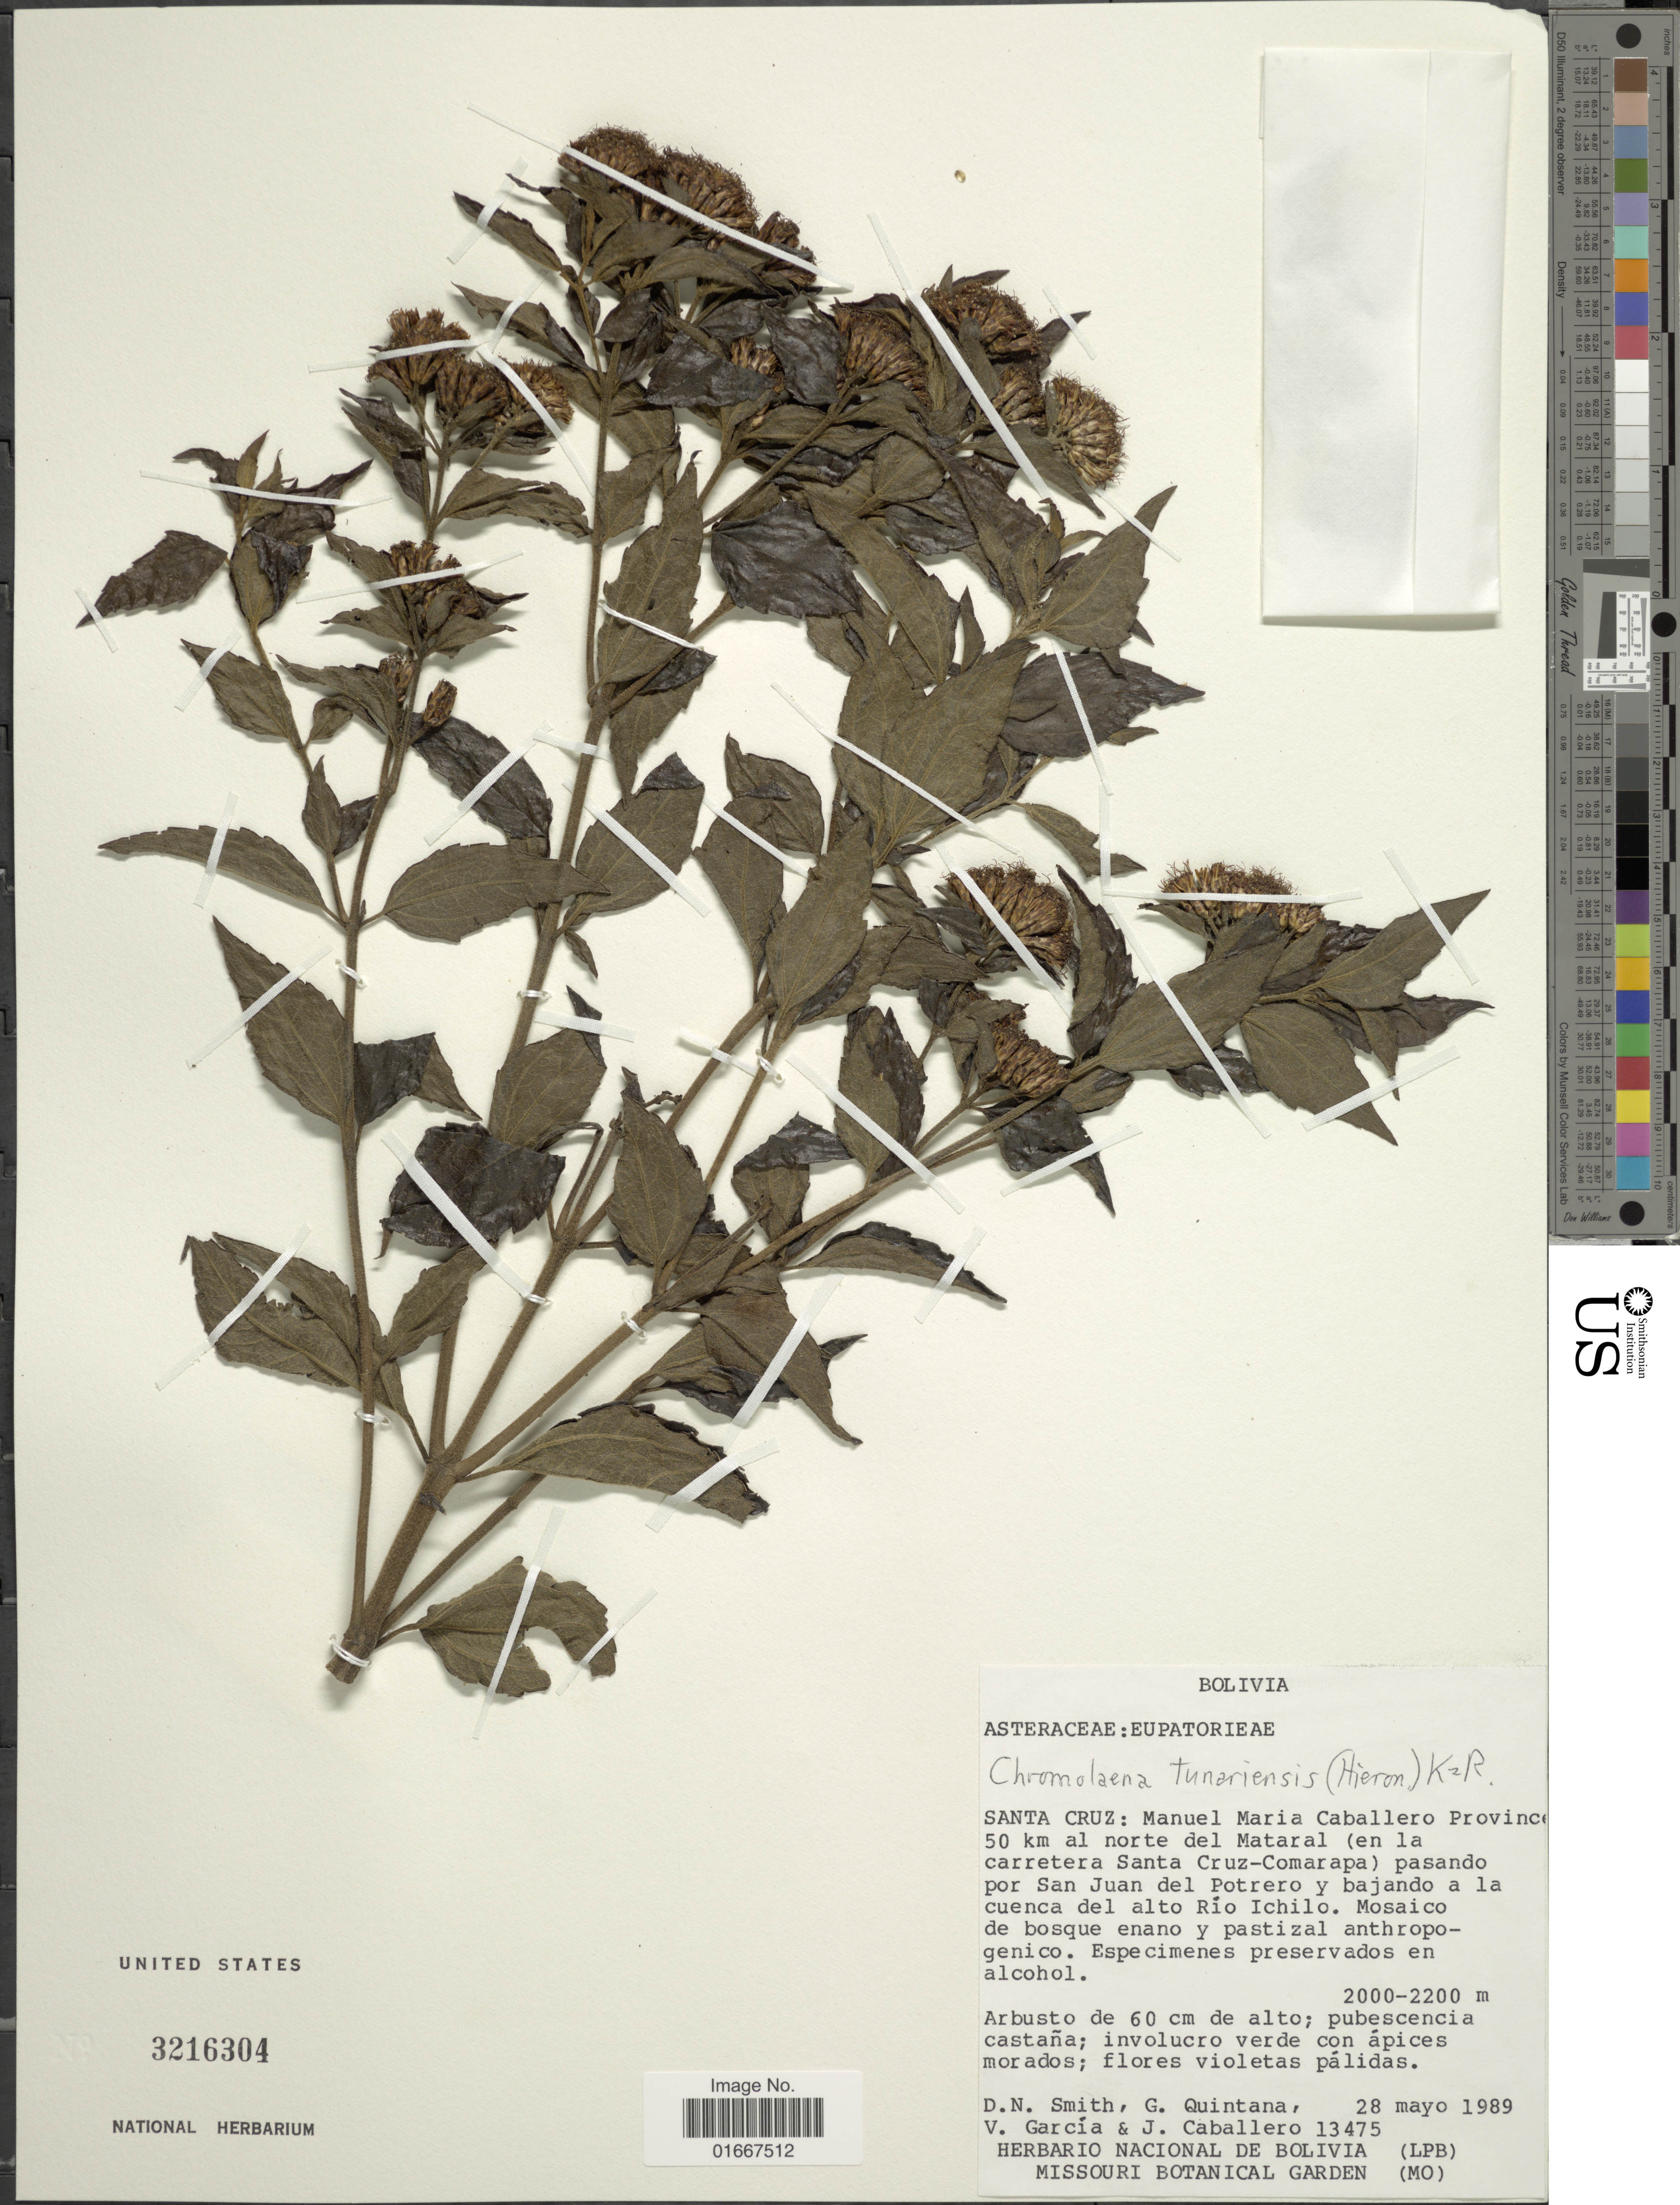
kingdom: Plantae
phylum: Tracheophyta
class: Magnoliopsida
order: Asterales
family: Asteraceae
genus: Chromolaena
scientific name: Chromolaena tunariensis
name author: (Hieron.) R.M. King & H. Rob.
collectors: D. Smith, G. Quintana, V. Garcia & J. Caballero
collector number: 13475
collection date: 1989-05-28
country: Bolivia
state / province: Santa Cruz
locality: Manuel Maria Caballero Province, 50 km al norte del Mataral (en la carretera Santa Cruz-Comapara) pasando por San Juan del Potrero y bajando a la cuenca del alto Rio Ichilo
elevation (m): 2000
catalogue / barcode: US 3216304